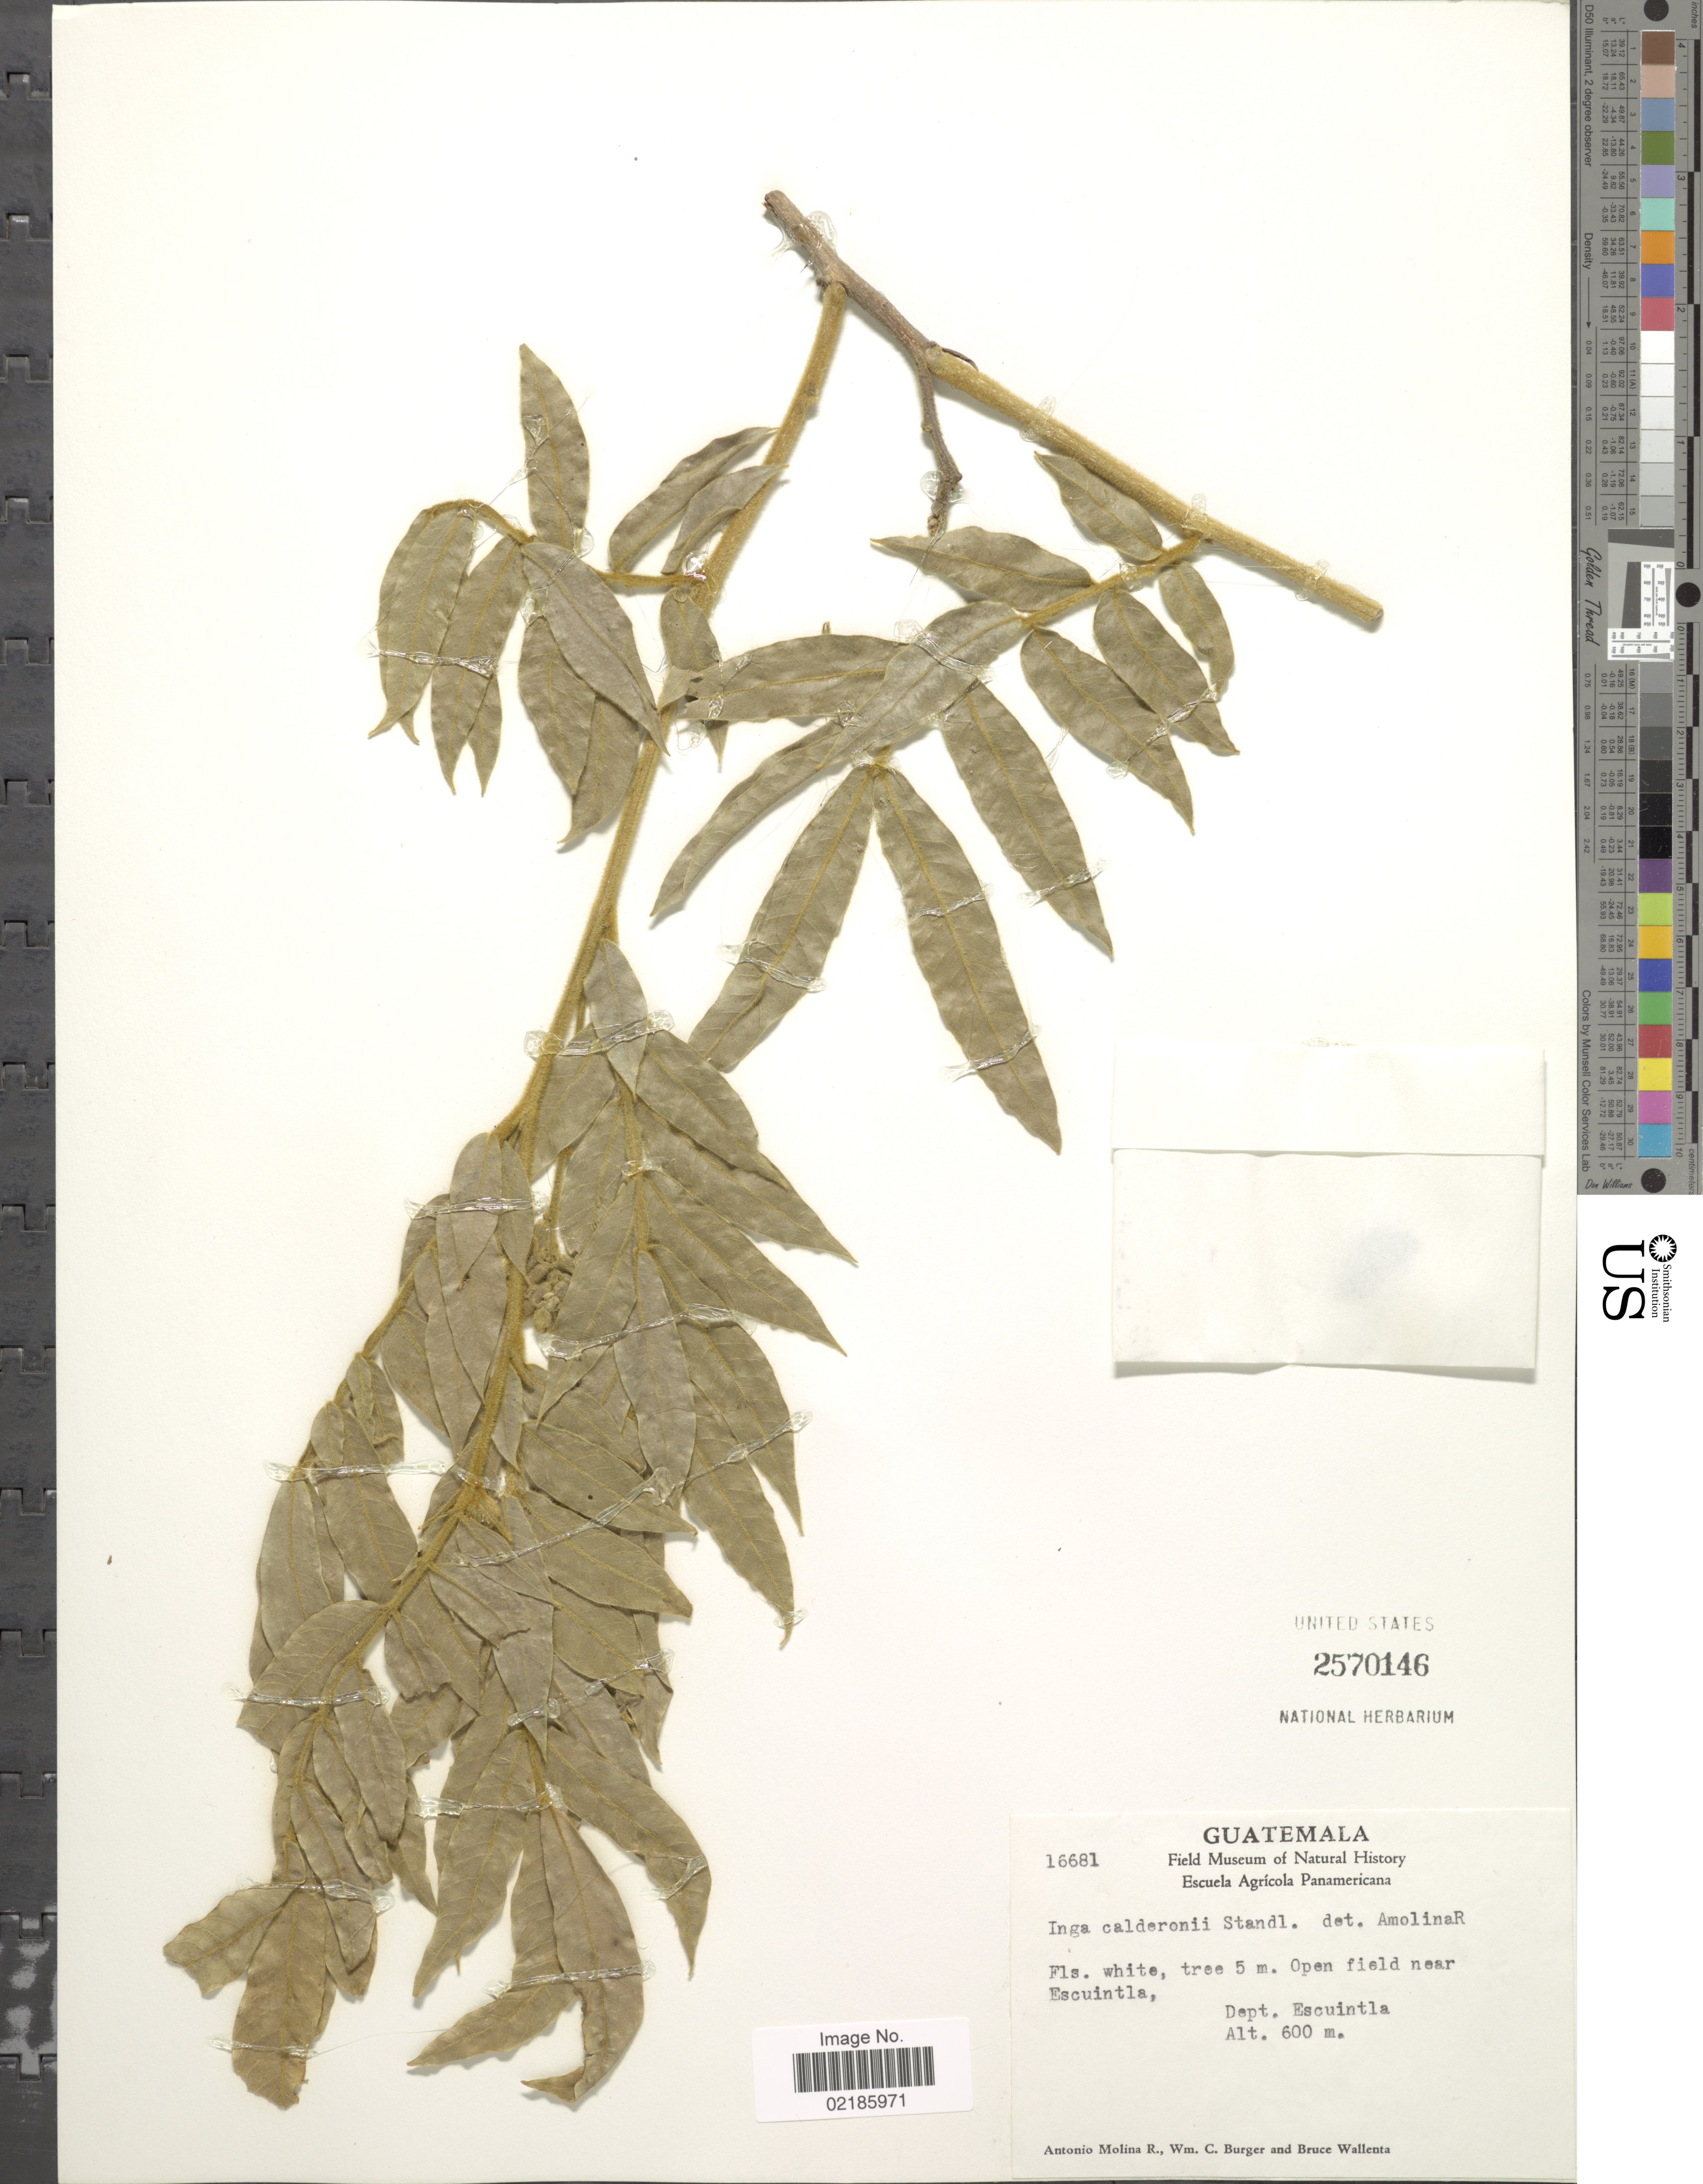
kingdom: Plantae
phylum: Tracheophyta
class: Magnoliopsida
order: Fabales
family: Fabaceae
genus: Inga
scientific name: Inga calderonii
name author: Standl.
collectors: A. Molina R., W. Burger & B. Wallenta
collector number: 16681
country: Guatemala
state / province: Escuintla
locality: Open field near Esquintla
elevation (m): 600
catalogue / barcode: US 2570146